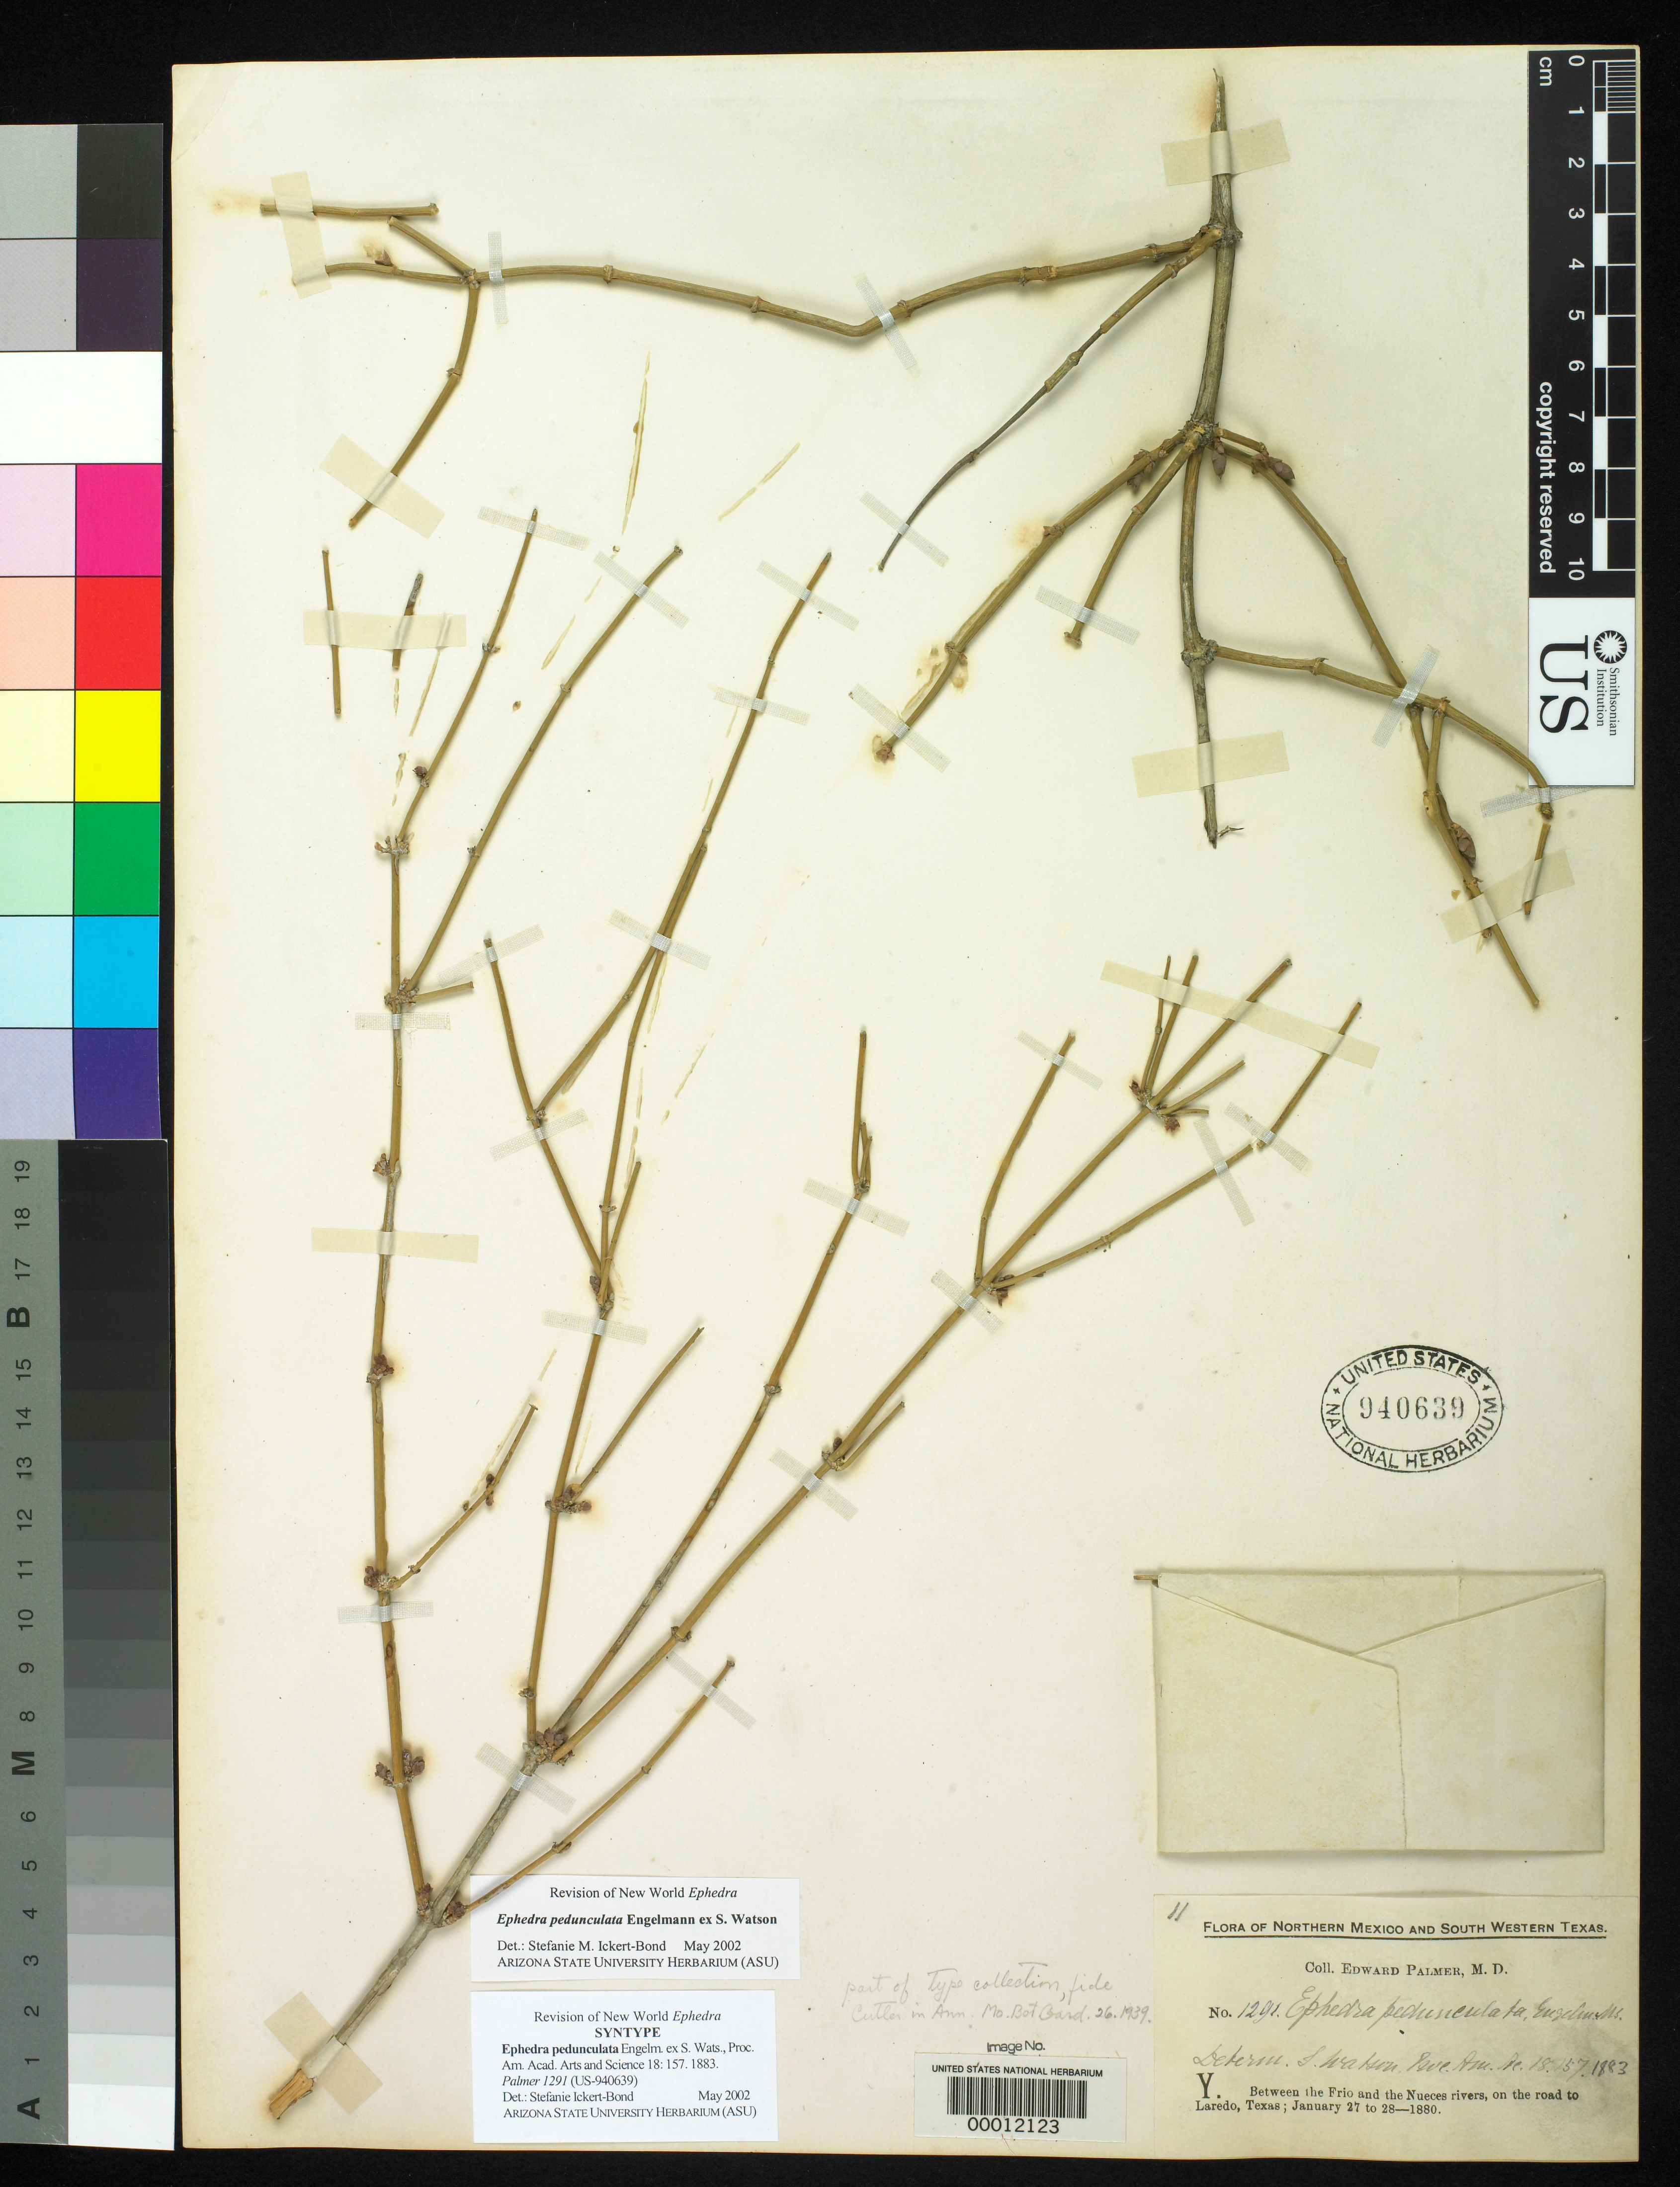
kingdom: Plantae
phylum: Tracheophyta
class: Gnetopsida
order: Ephedrales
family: Ephedraceae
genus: Ephedra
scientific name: Ephedra pedunculata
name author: Engelm. ex S. Watson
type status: Syntype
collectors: E. Palmer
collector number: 1291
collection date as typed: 27 Jan 1880 to 28 Jan 1880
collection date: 1880-01-27/1880-01-28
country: United States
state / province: Texas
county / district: Uvalde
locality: Uvalde.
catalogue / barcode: US 940639